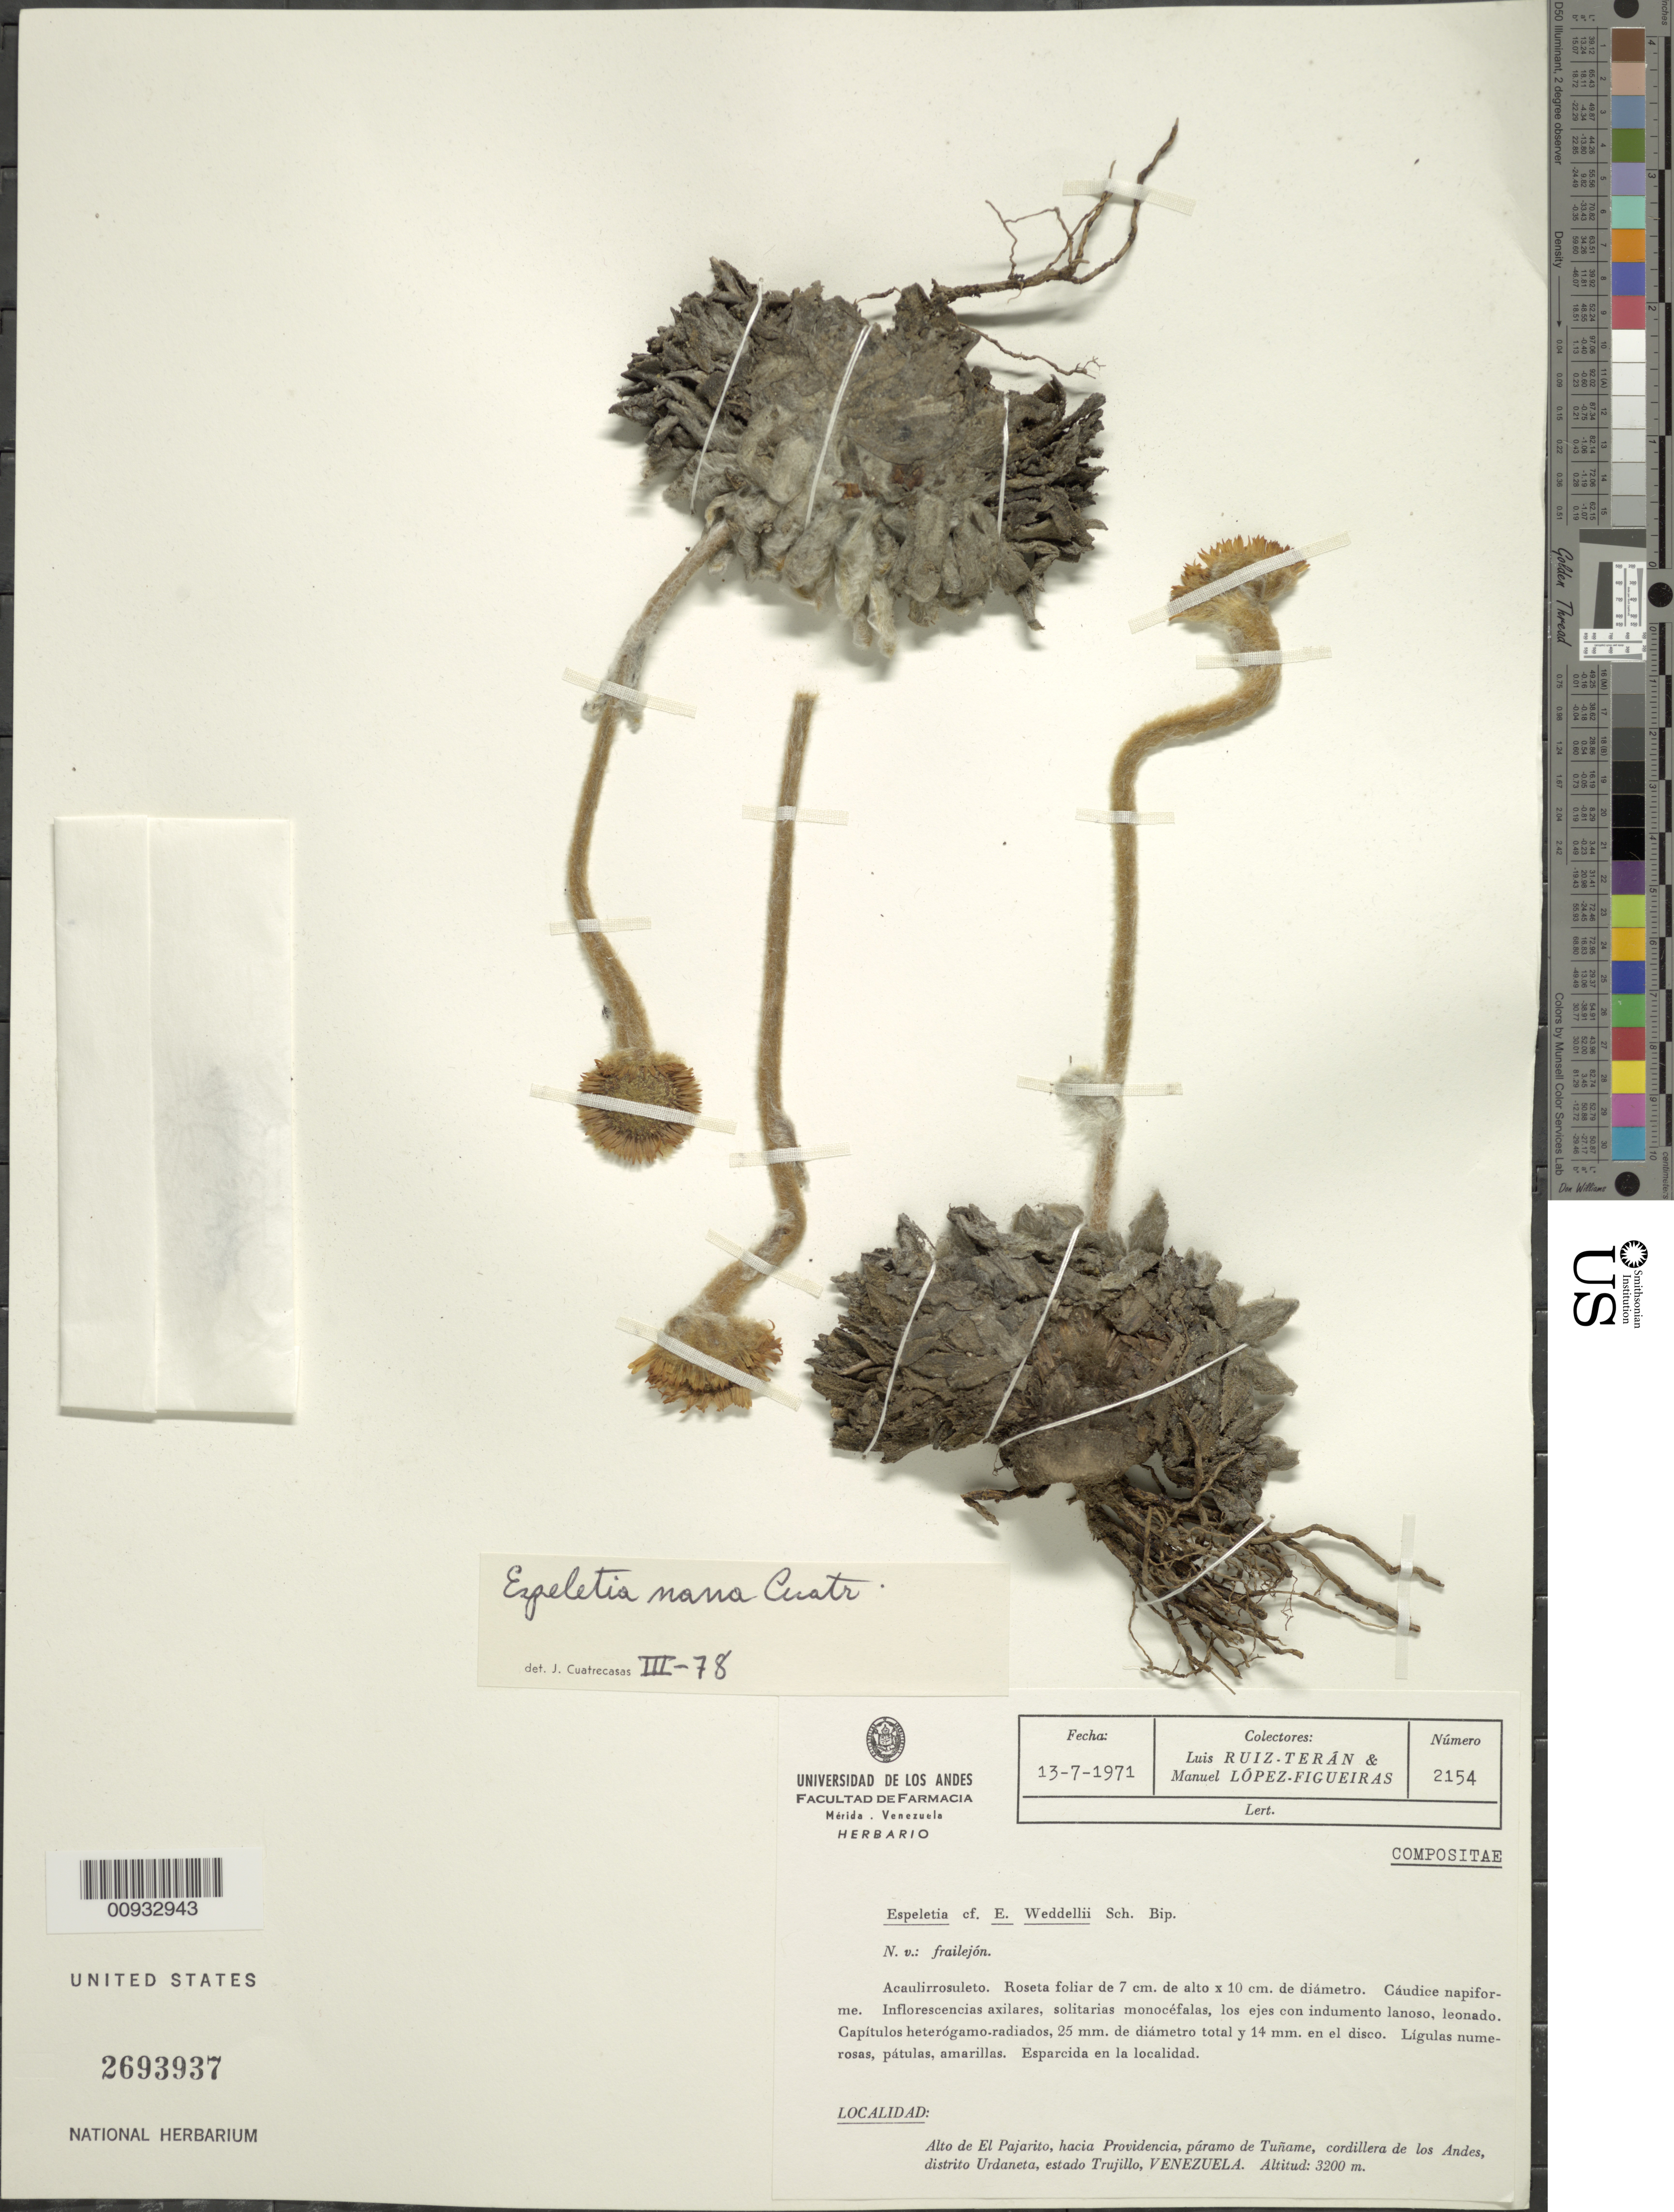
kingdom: Plantae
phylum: Tracheophyta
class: Magnoliopsida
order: Asterales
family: Asteraceae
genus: Espeletia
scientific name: Espeletia nana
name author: Cuatrec.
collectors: L. E. Ruíz-Terán & M. López Figueiras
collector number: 2154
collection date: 1971-07-13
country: Venezuela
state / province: Trujillo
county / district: Urdaneta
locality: Páramo de Tuñame. Alto de El Pajarito, hacia Providencia, páramo de Tuñame, Cordillera de los Andes.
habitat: Esparcida en la localidad.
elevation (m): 3200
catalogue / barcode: US 2693937